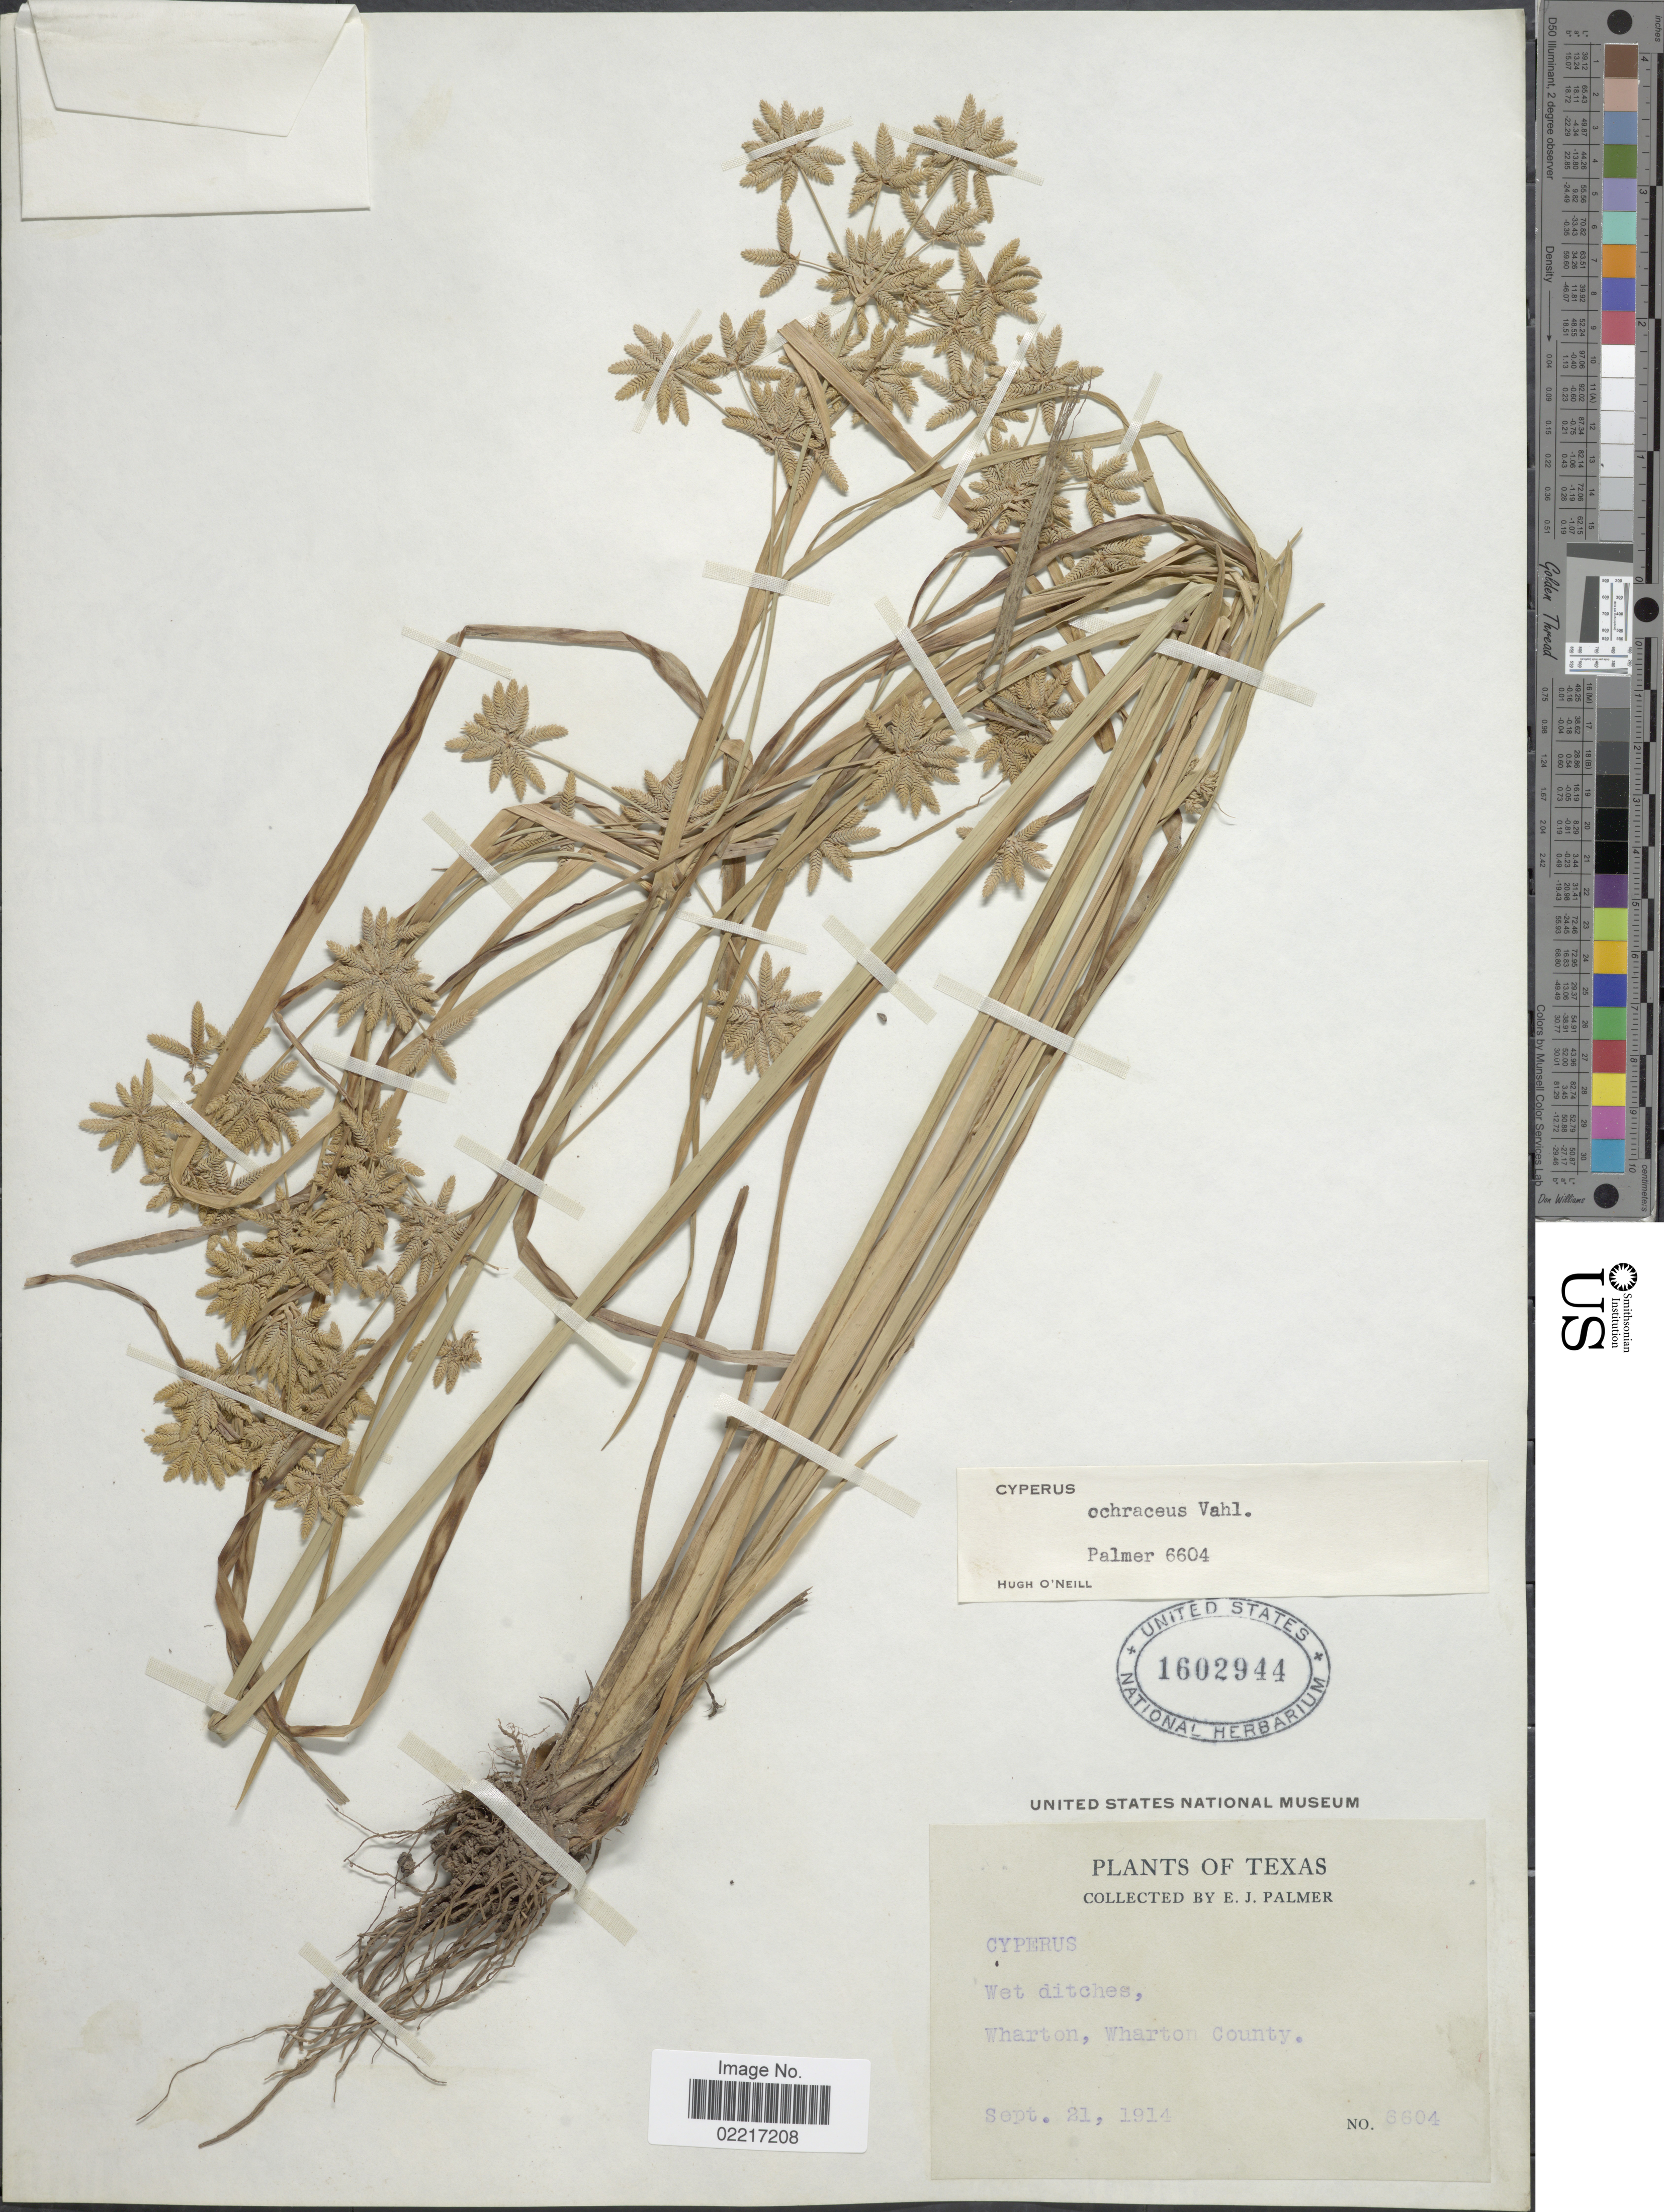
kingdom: Plantae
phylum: Tracheophyta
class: Liliopsida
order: Poales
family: Cyperaceae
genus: Cyperus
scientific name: Cyperus ochraceus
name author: Vahl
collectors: E. J. Palmer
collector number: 6604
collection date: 1914-09-21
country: United States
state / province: Texas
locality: Wharton, Wharton County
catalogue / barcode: US 1602944